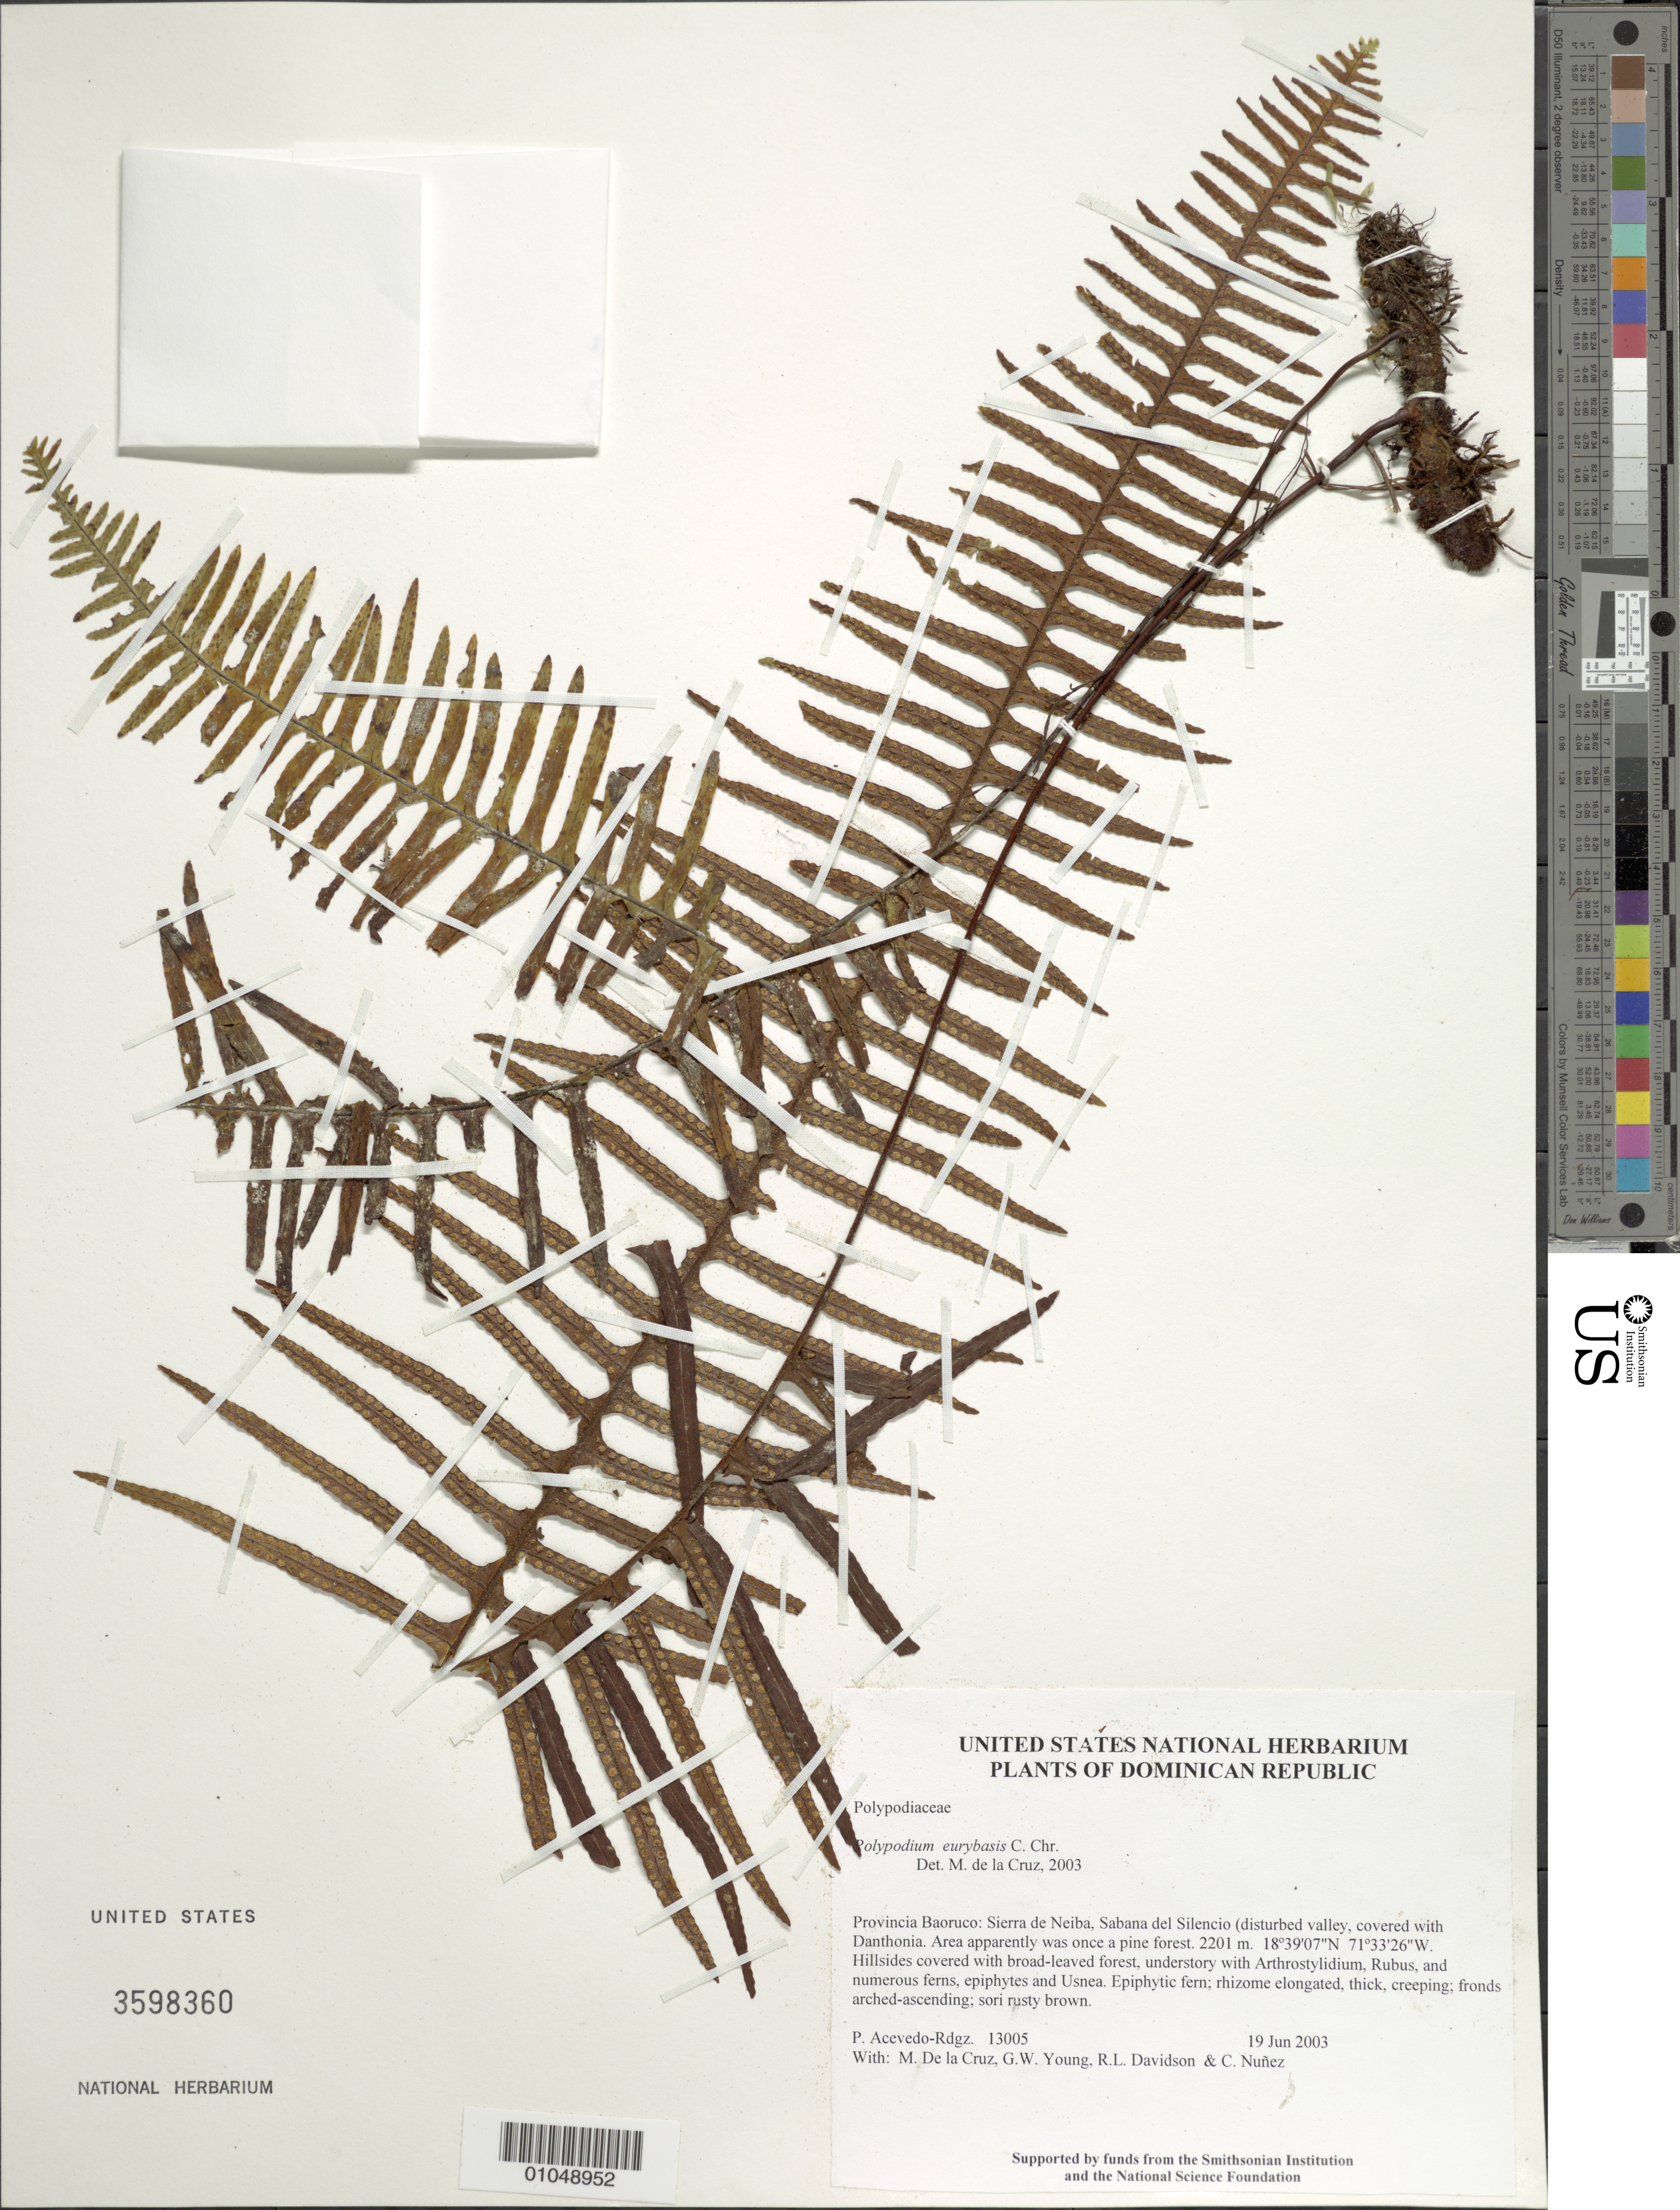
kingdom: Plantae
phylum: Tracheophyta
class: Polypodiopsida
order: Polypodiales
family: Polypodiaceae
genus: Pecluma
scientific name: Pecluma eurybasis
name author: (C. Chr.) M.G. Price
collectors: P. Acevedo-Rodr., M. de la Cruz, J. Rawlins, G. Young, R. Davidson & C. Nunez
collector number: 13005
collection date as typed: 19 Jun 2003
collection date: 2003-06-19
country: Dominican Republic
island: Hispaniola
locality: Provincia Baoruco: Sierra de Neiba, Sabana del Silencio (disturbed valley, covered with Danthonia. Area apparently was once a pine forest.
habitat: Hillsides covered with broad-leaved forest, understory with Arthrostylidium, Rubus, and numerous ferns, epiphytes and Usnea.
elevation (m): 2201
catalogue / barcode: US 3598360